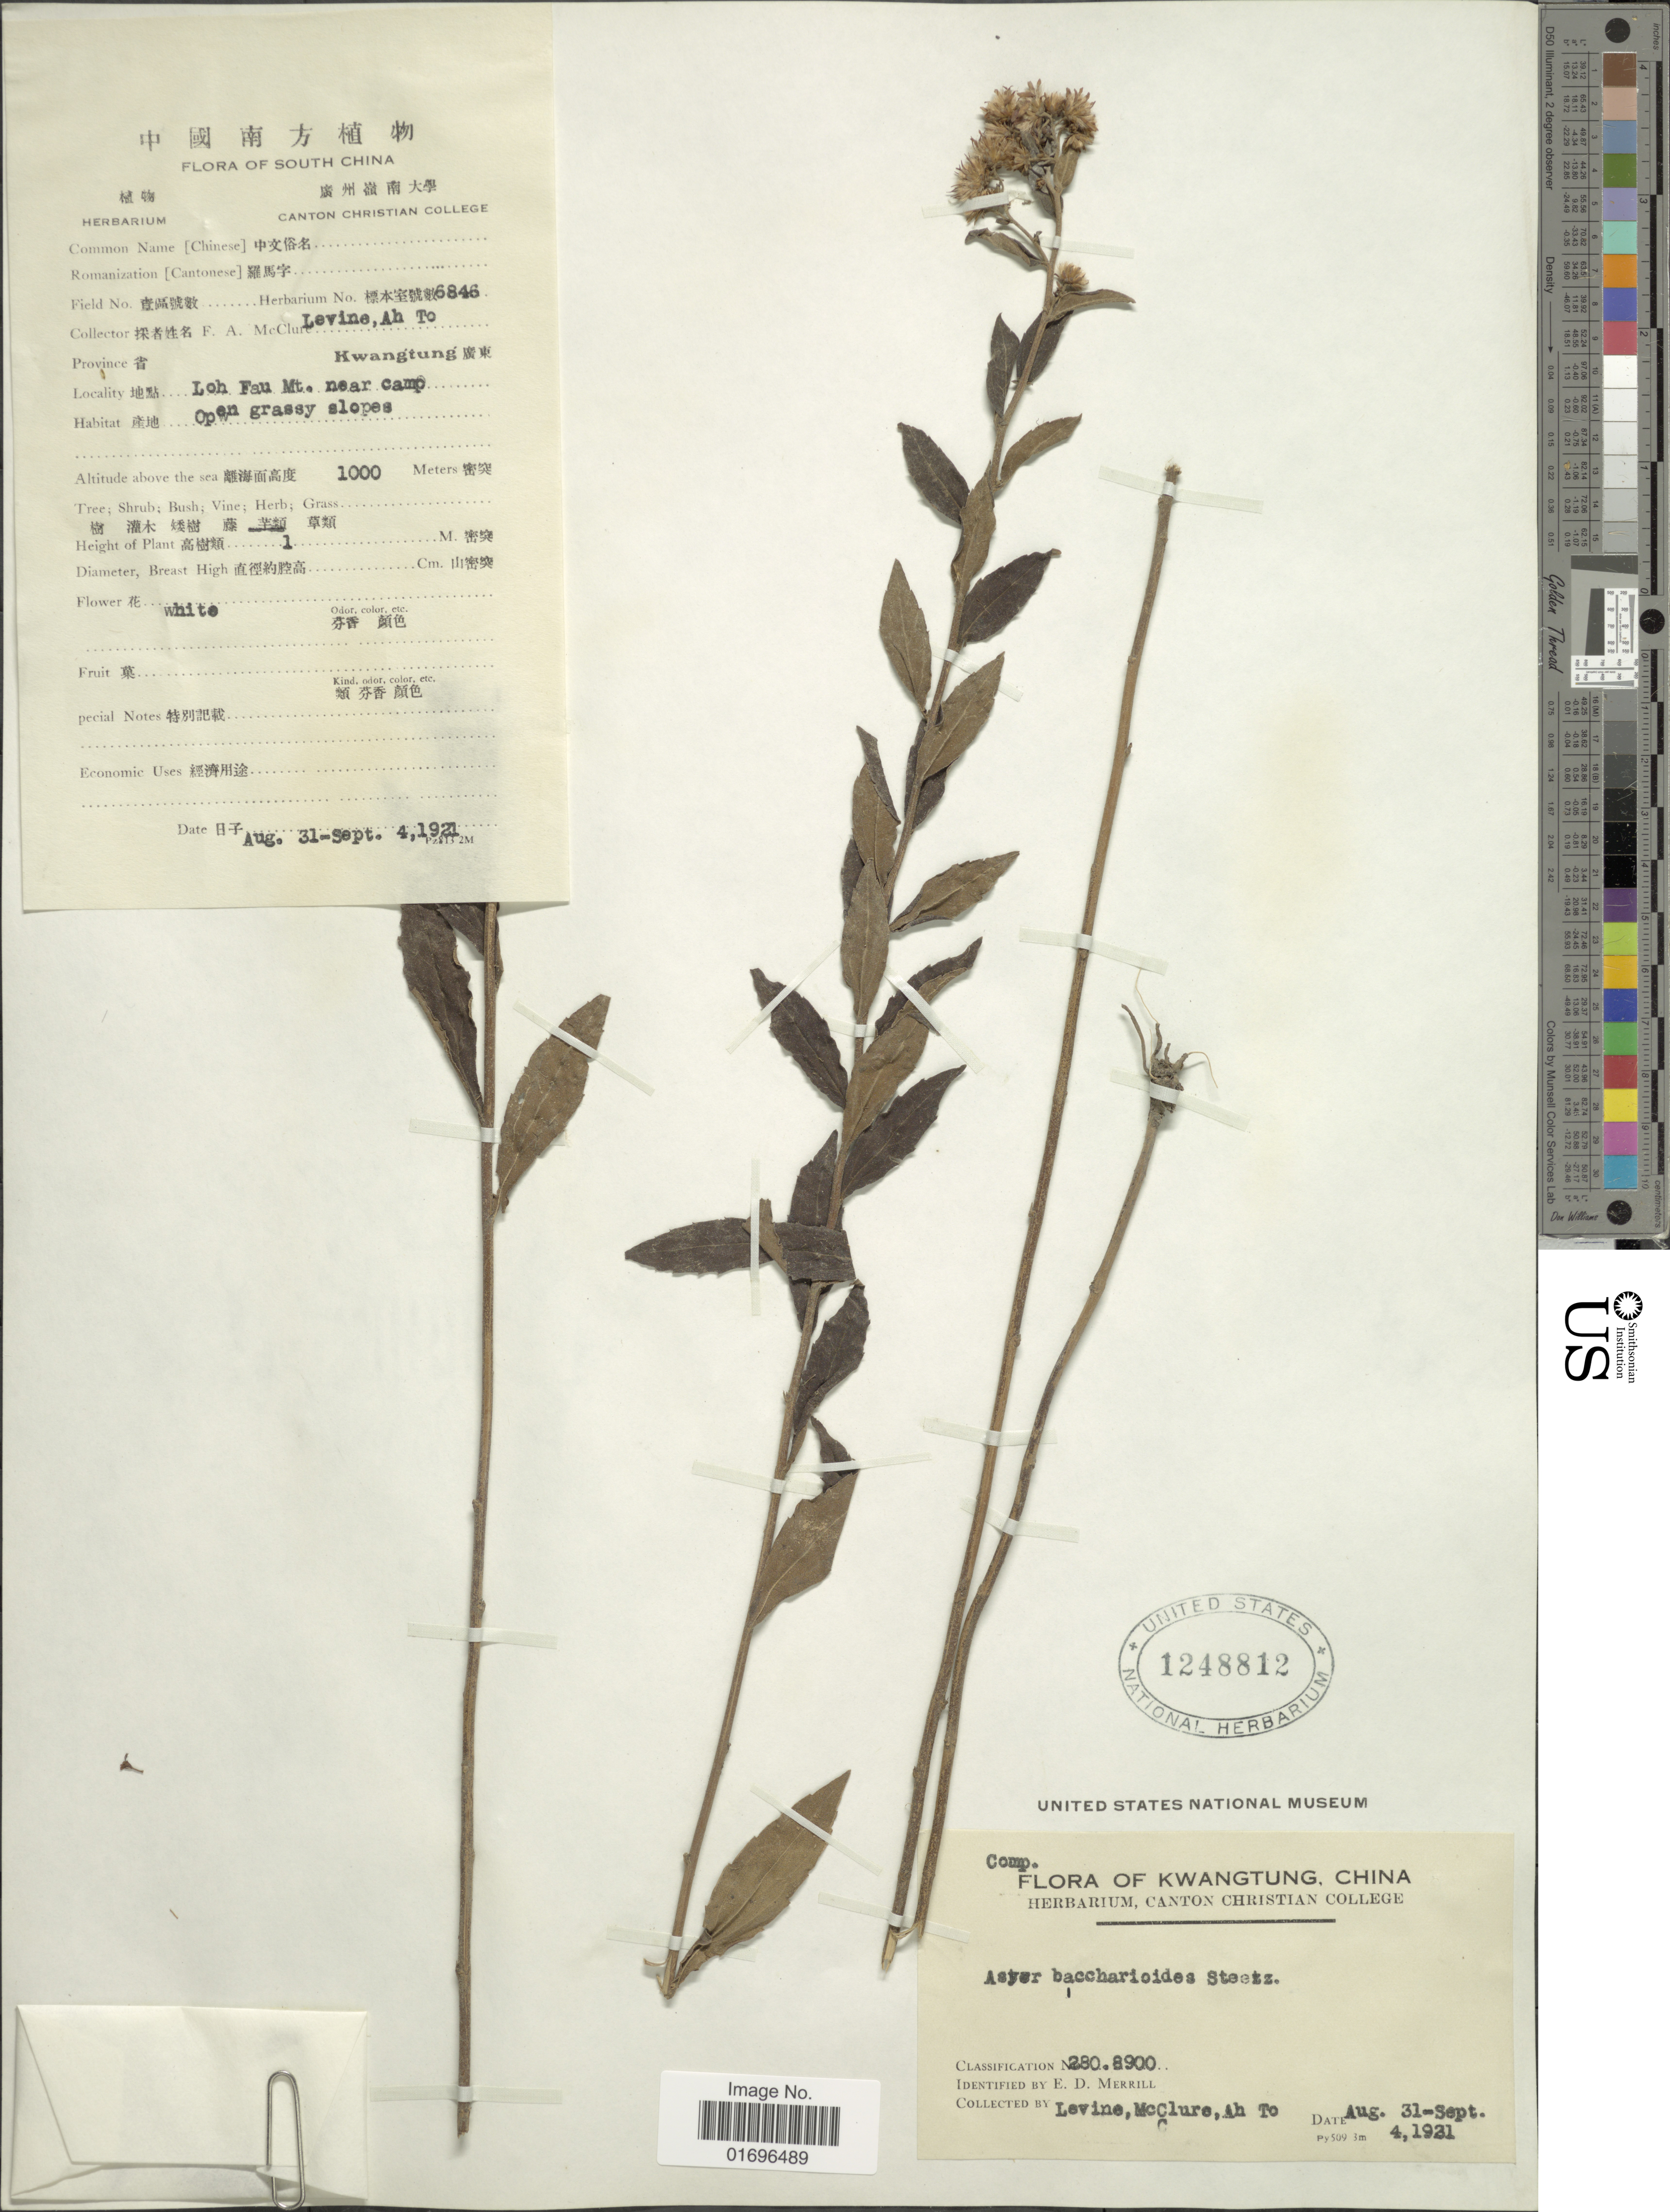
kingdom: Plantae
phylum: Tracheophyta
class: Magnoliopsida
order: Asterales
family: Asteraceae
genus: Aster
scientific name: Aster baccharoides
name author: (Benth.) Steetz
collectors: -. Levine, McClure, -- & Ah To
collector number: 280/8900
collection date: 1921-08-31/1921-09-04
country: China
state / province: Guangdong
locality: Kwangtung, China.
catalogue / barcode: US 1248812